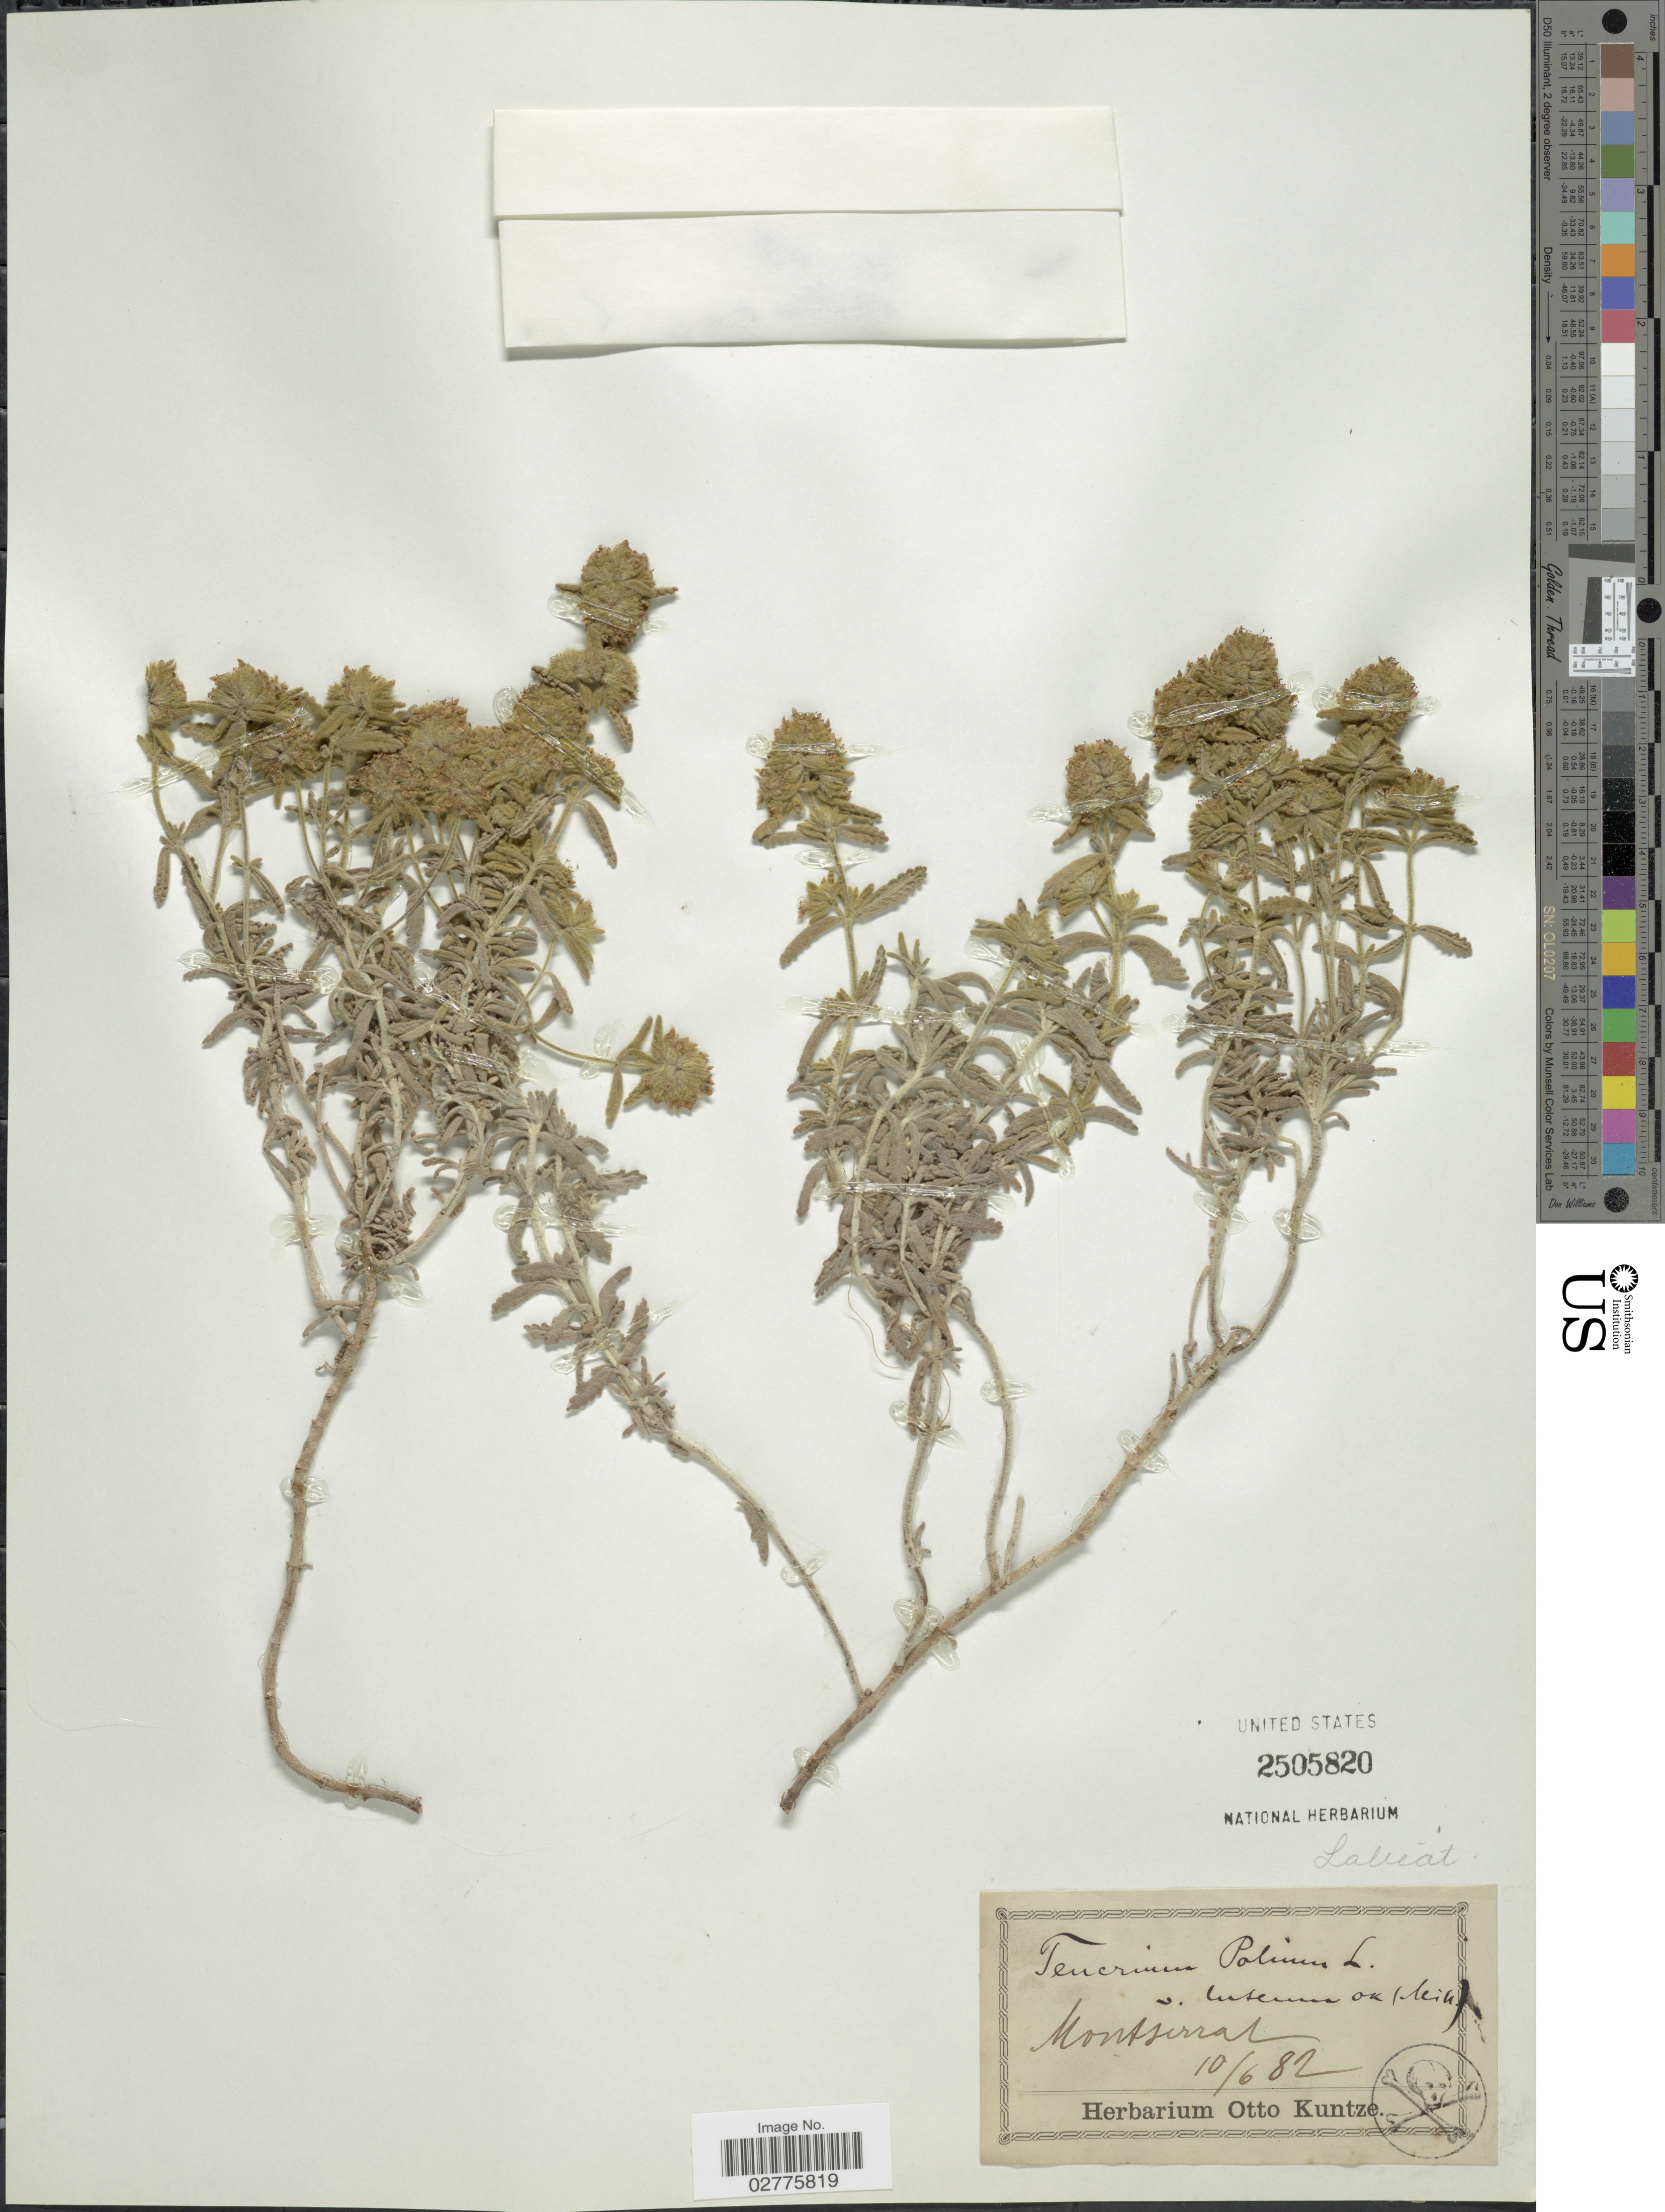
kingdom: Plantae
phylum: Tracheophyta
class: Magnoliopsida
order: Lamiales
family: Lamiaceae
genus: Teucrium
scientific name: Teucrium polium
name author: L.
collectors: ex herb. Otto Kuntze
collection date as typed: Transcribed d/m/y: 10/6/82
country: Spain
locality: Montserrat.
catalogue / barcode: US 2505820